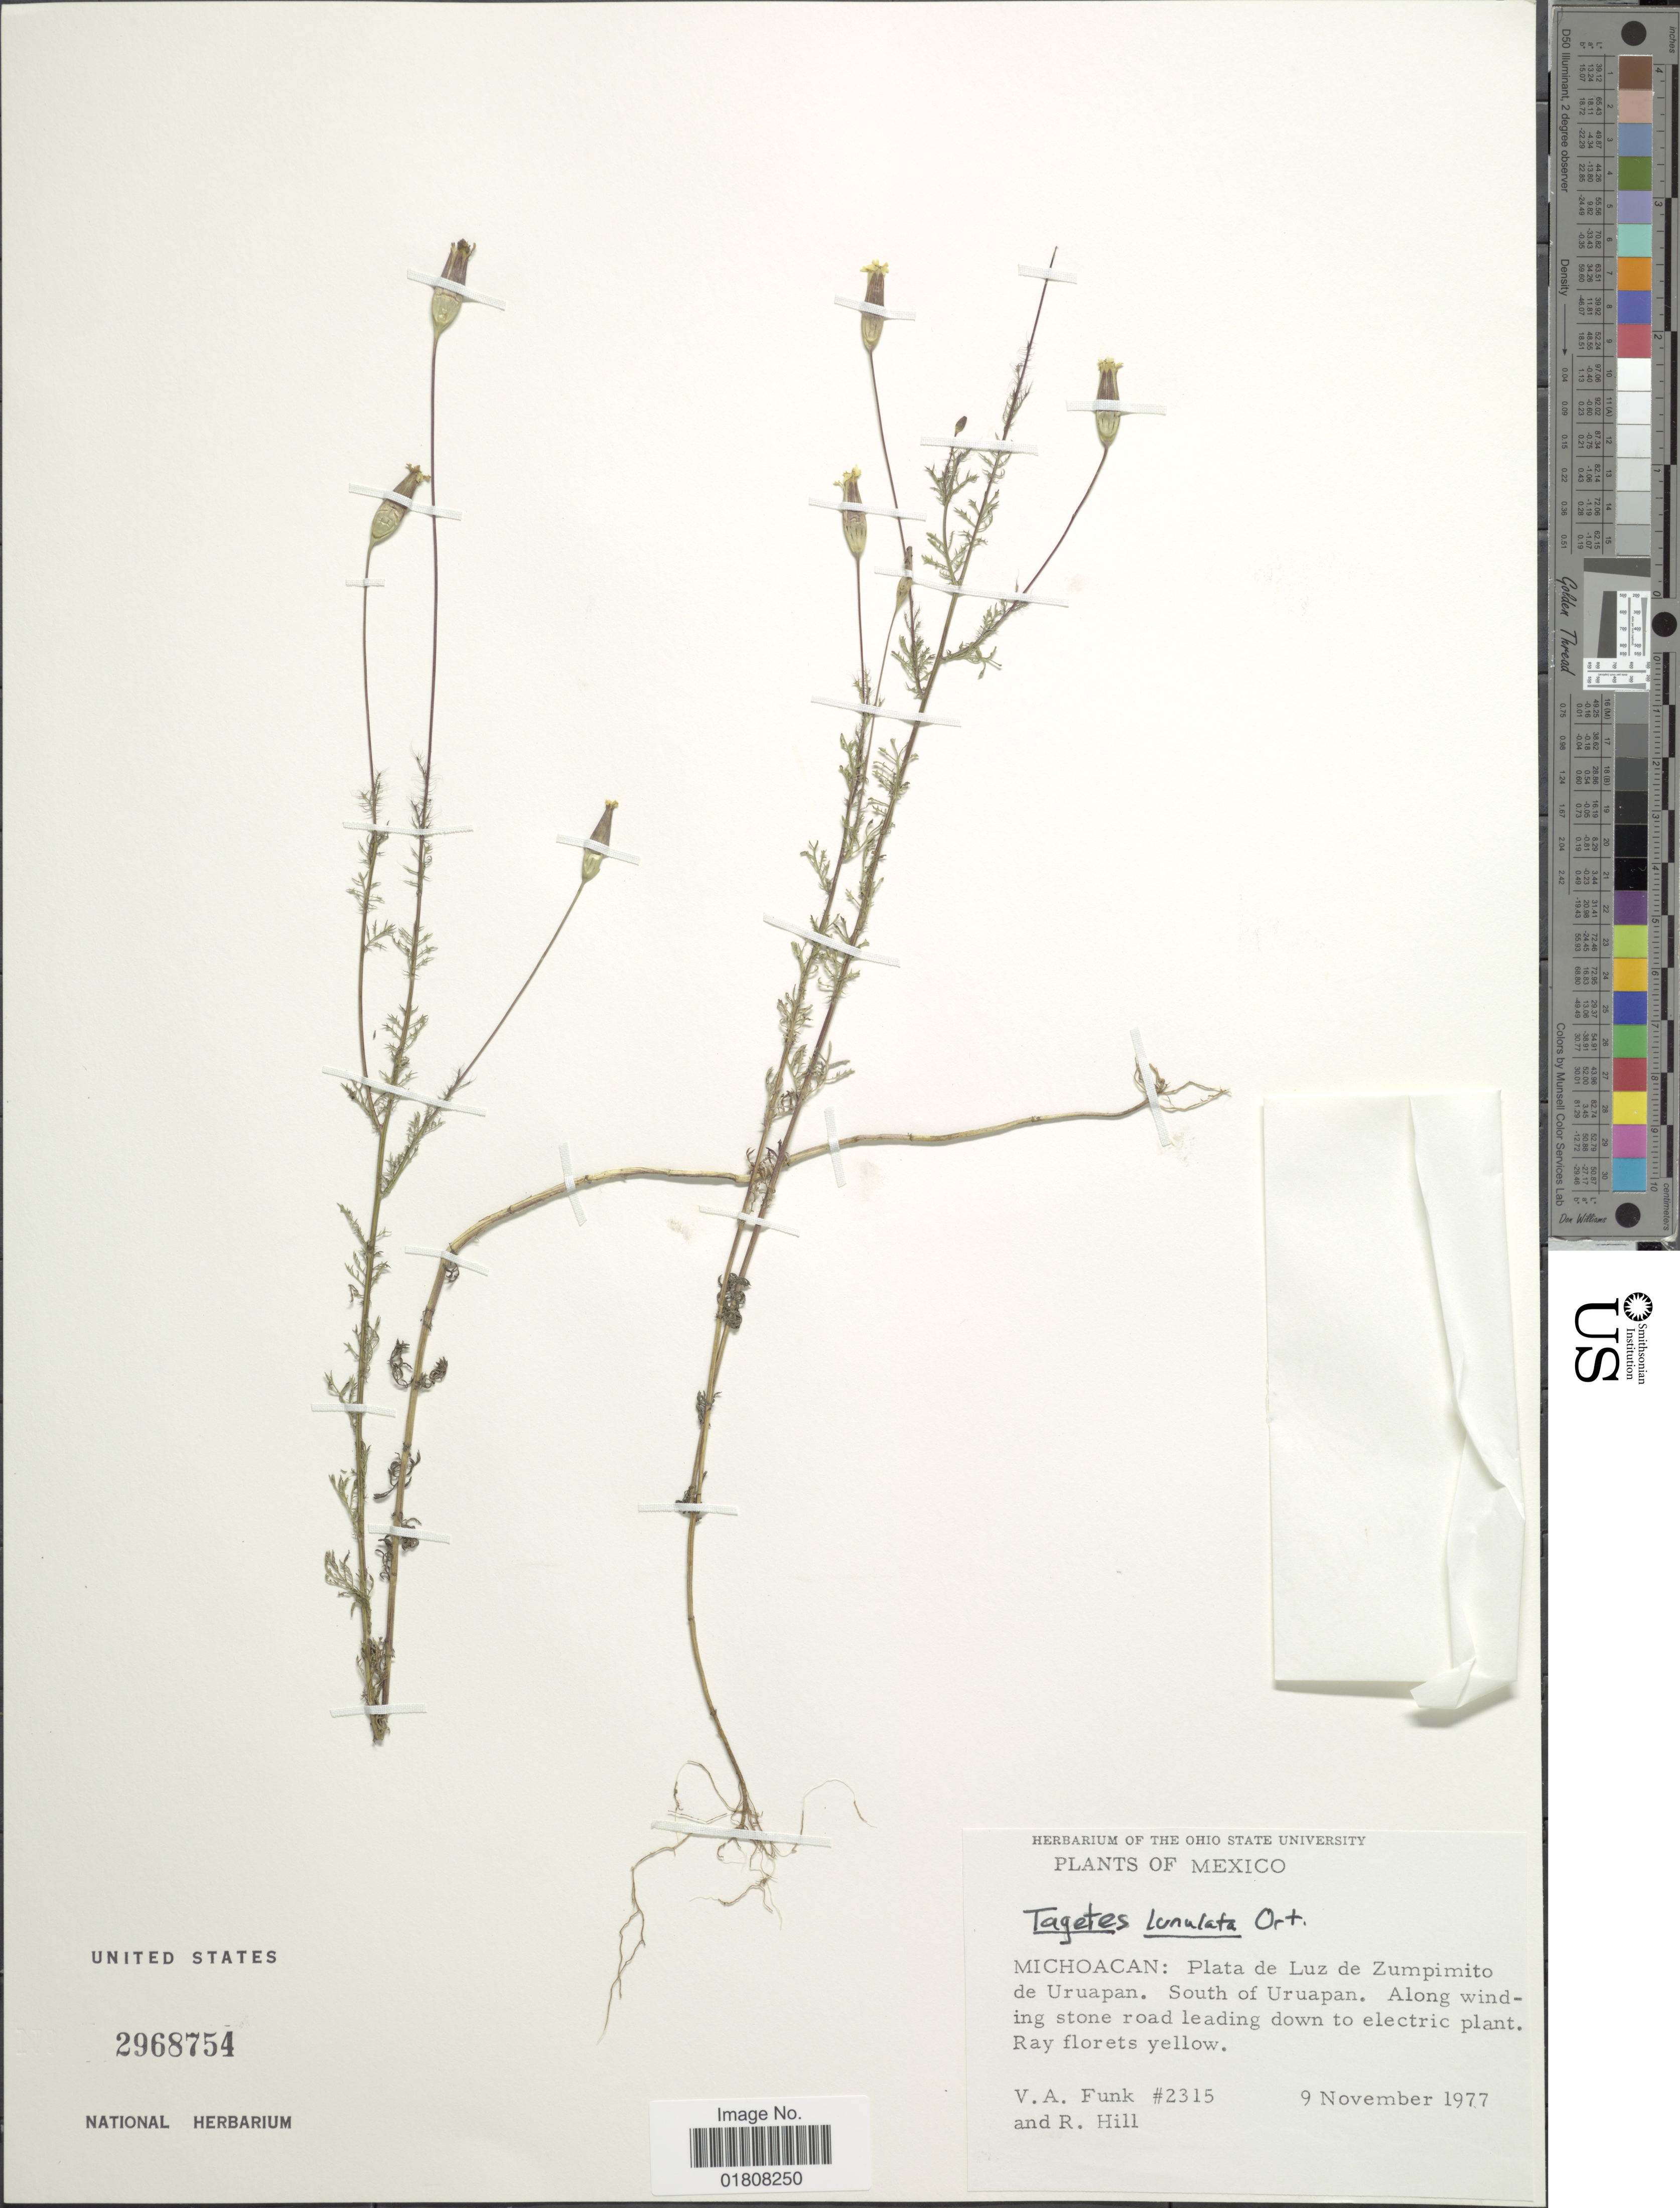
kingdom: Plantae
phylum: Tracheophyta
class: Magnoliopsida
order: Asterales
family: Asteraceae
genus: Tagetes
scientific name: Tagetes lunulata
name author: Ortega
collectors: V. Funk & R. Hill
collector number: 2315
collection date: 1977-11-09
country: Mexico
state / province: Michoacán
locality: Plata de Luz de Zumpimito de Uruapan, South of Uruapan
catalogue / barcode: US 2968754